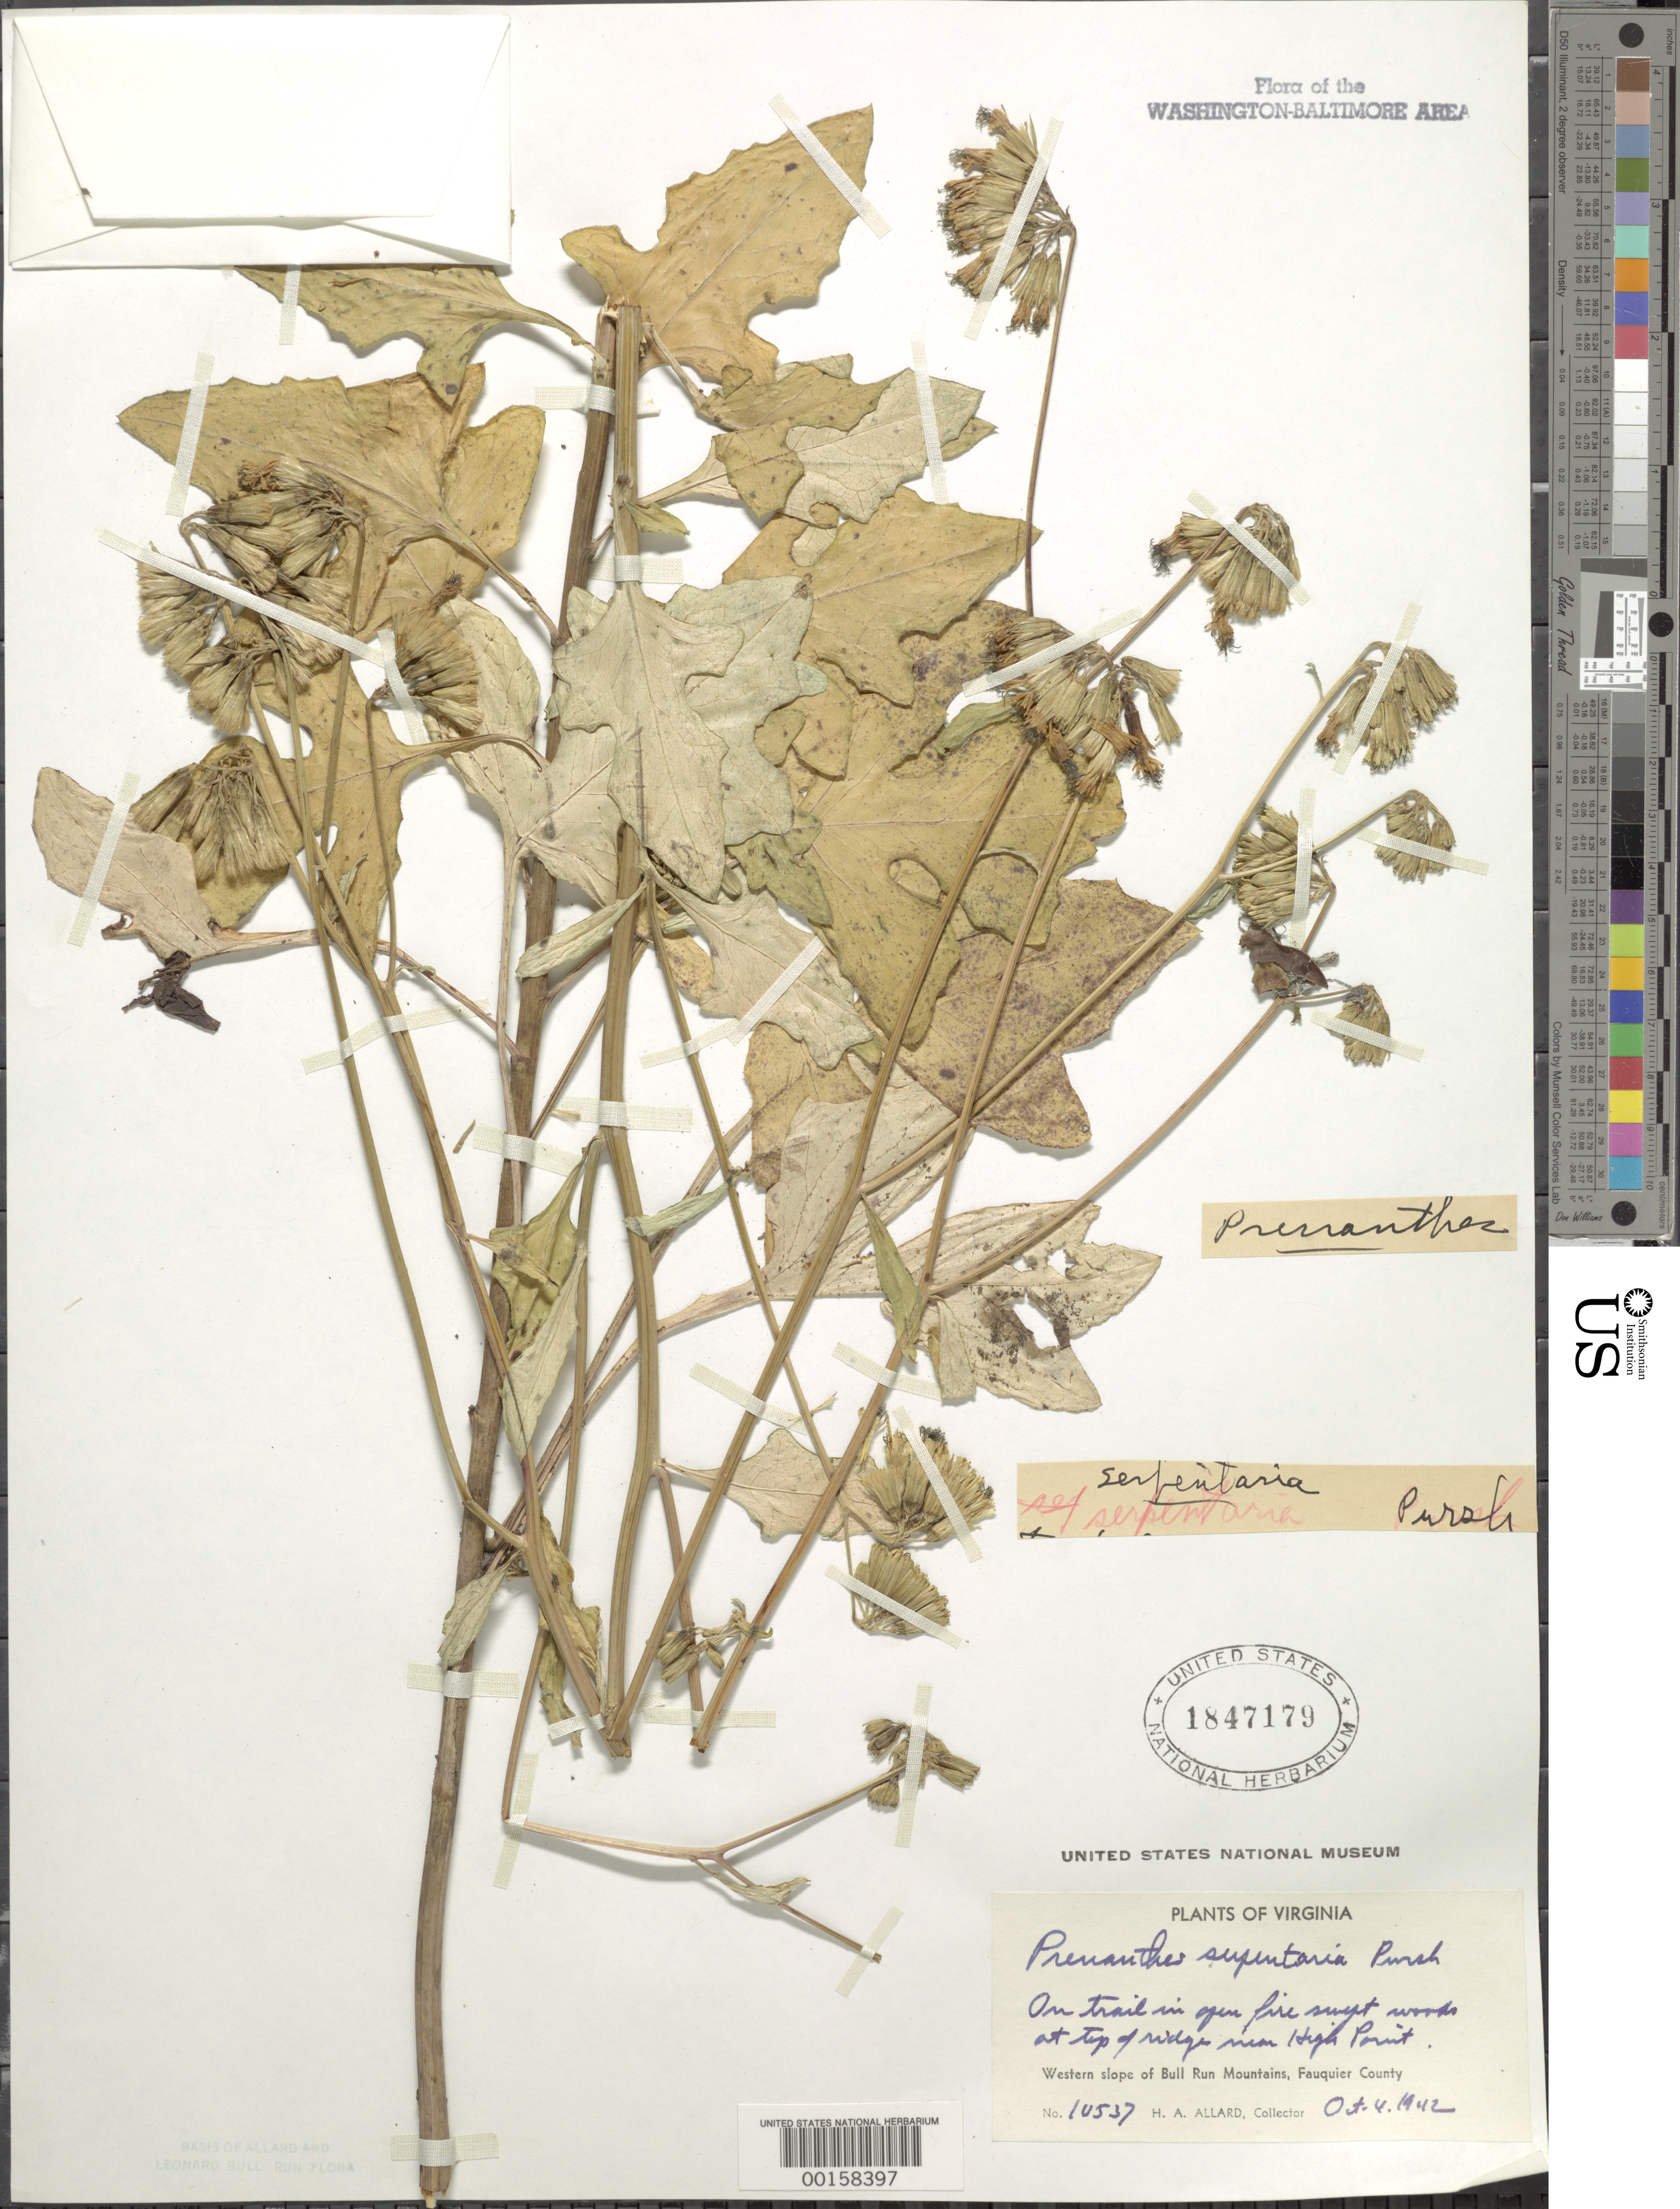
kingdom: Plantae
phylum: Tracheophyta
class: Magnoliopsida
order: Asterales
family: Asteraceae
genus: Nabalus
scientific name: Nabalus serpentarius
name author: (Pursh) Hook.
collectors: H. A. Allard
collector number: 10537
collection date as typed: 04 Oct 1942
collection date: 1942-10-04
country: United States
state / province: Virginia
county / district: Fauquier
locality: Near High Point cliffs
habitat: Open woods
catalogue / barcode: US 1847179